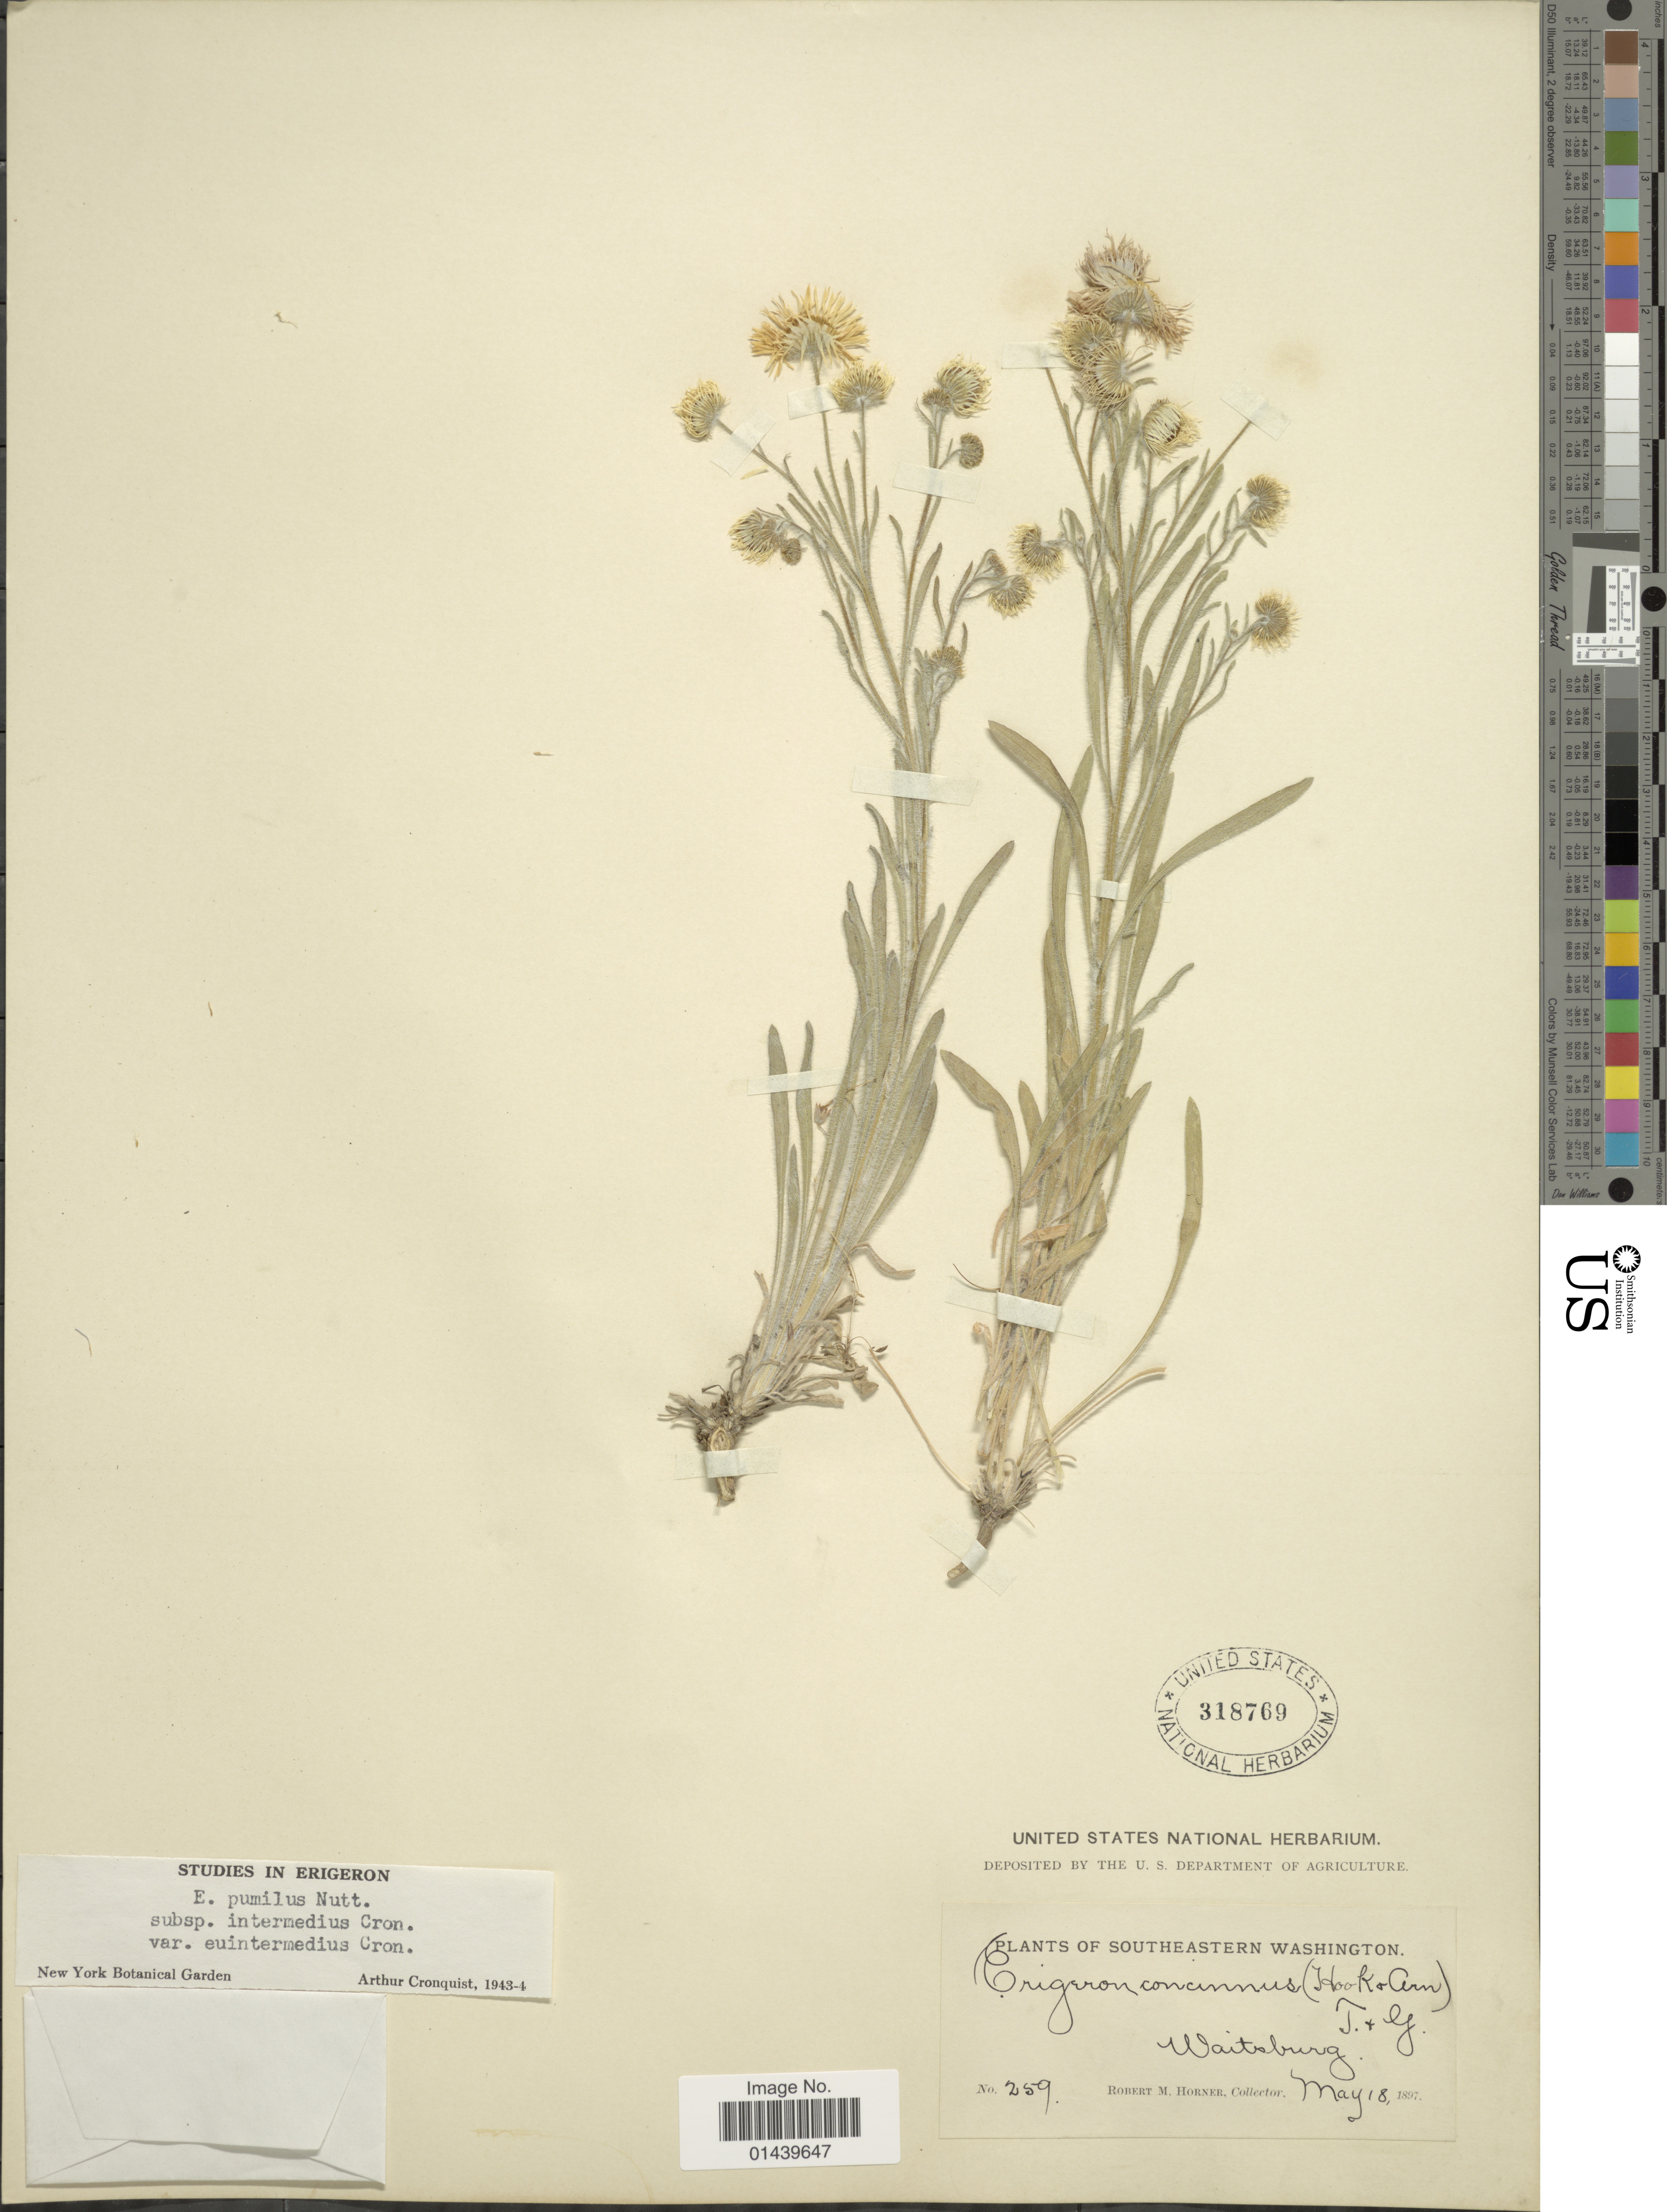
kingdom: Plantae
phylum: Tracheophyta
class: Magnoliopsida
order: Asterales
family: Asteraceae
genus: Erigeron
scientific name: Erigeron pumilus subsp. intermedius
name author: Cronq.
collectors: R. Horner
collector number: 259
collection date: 1897-05-18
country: United States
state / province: Washington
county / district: Walla Walla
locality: Southeastern Washington. Waitsburg.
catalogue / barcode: US 318769